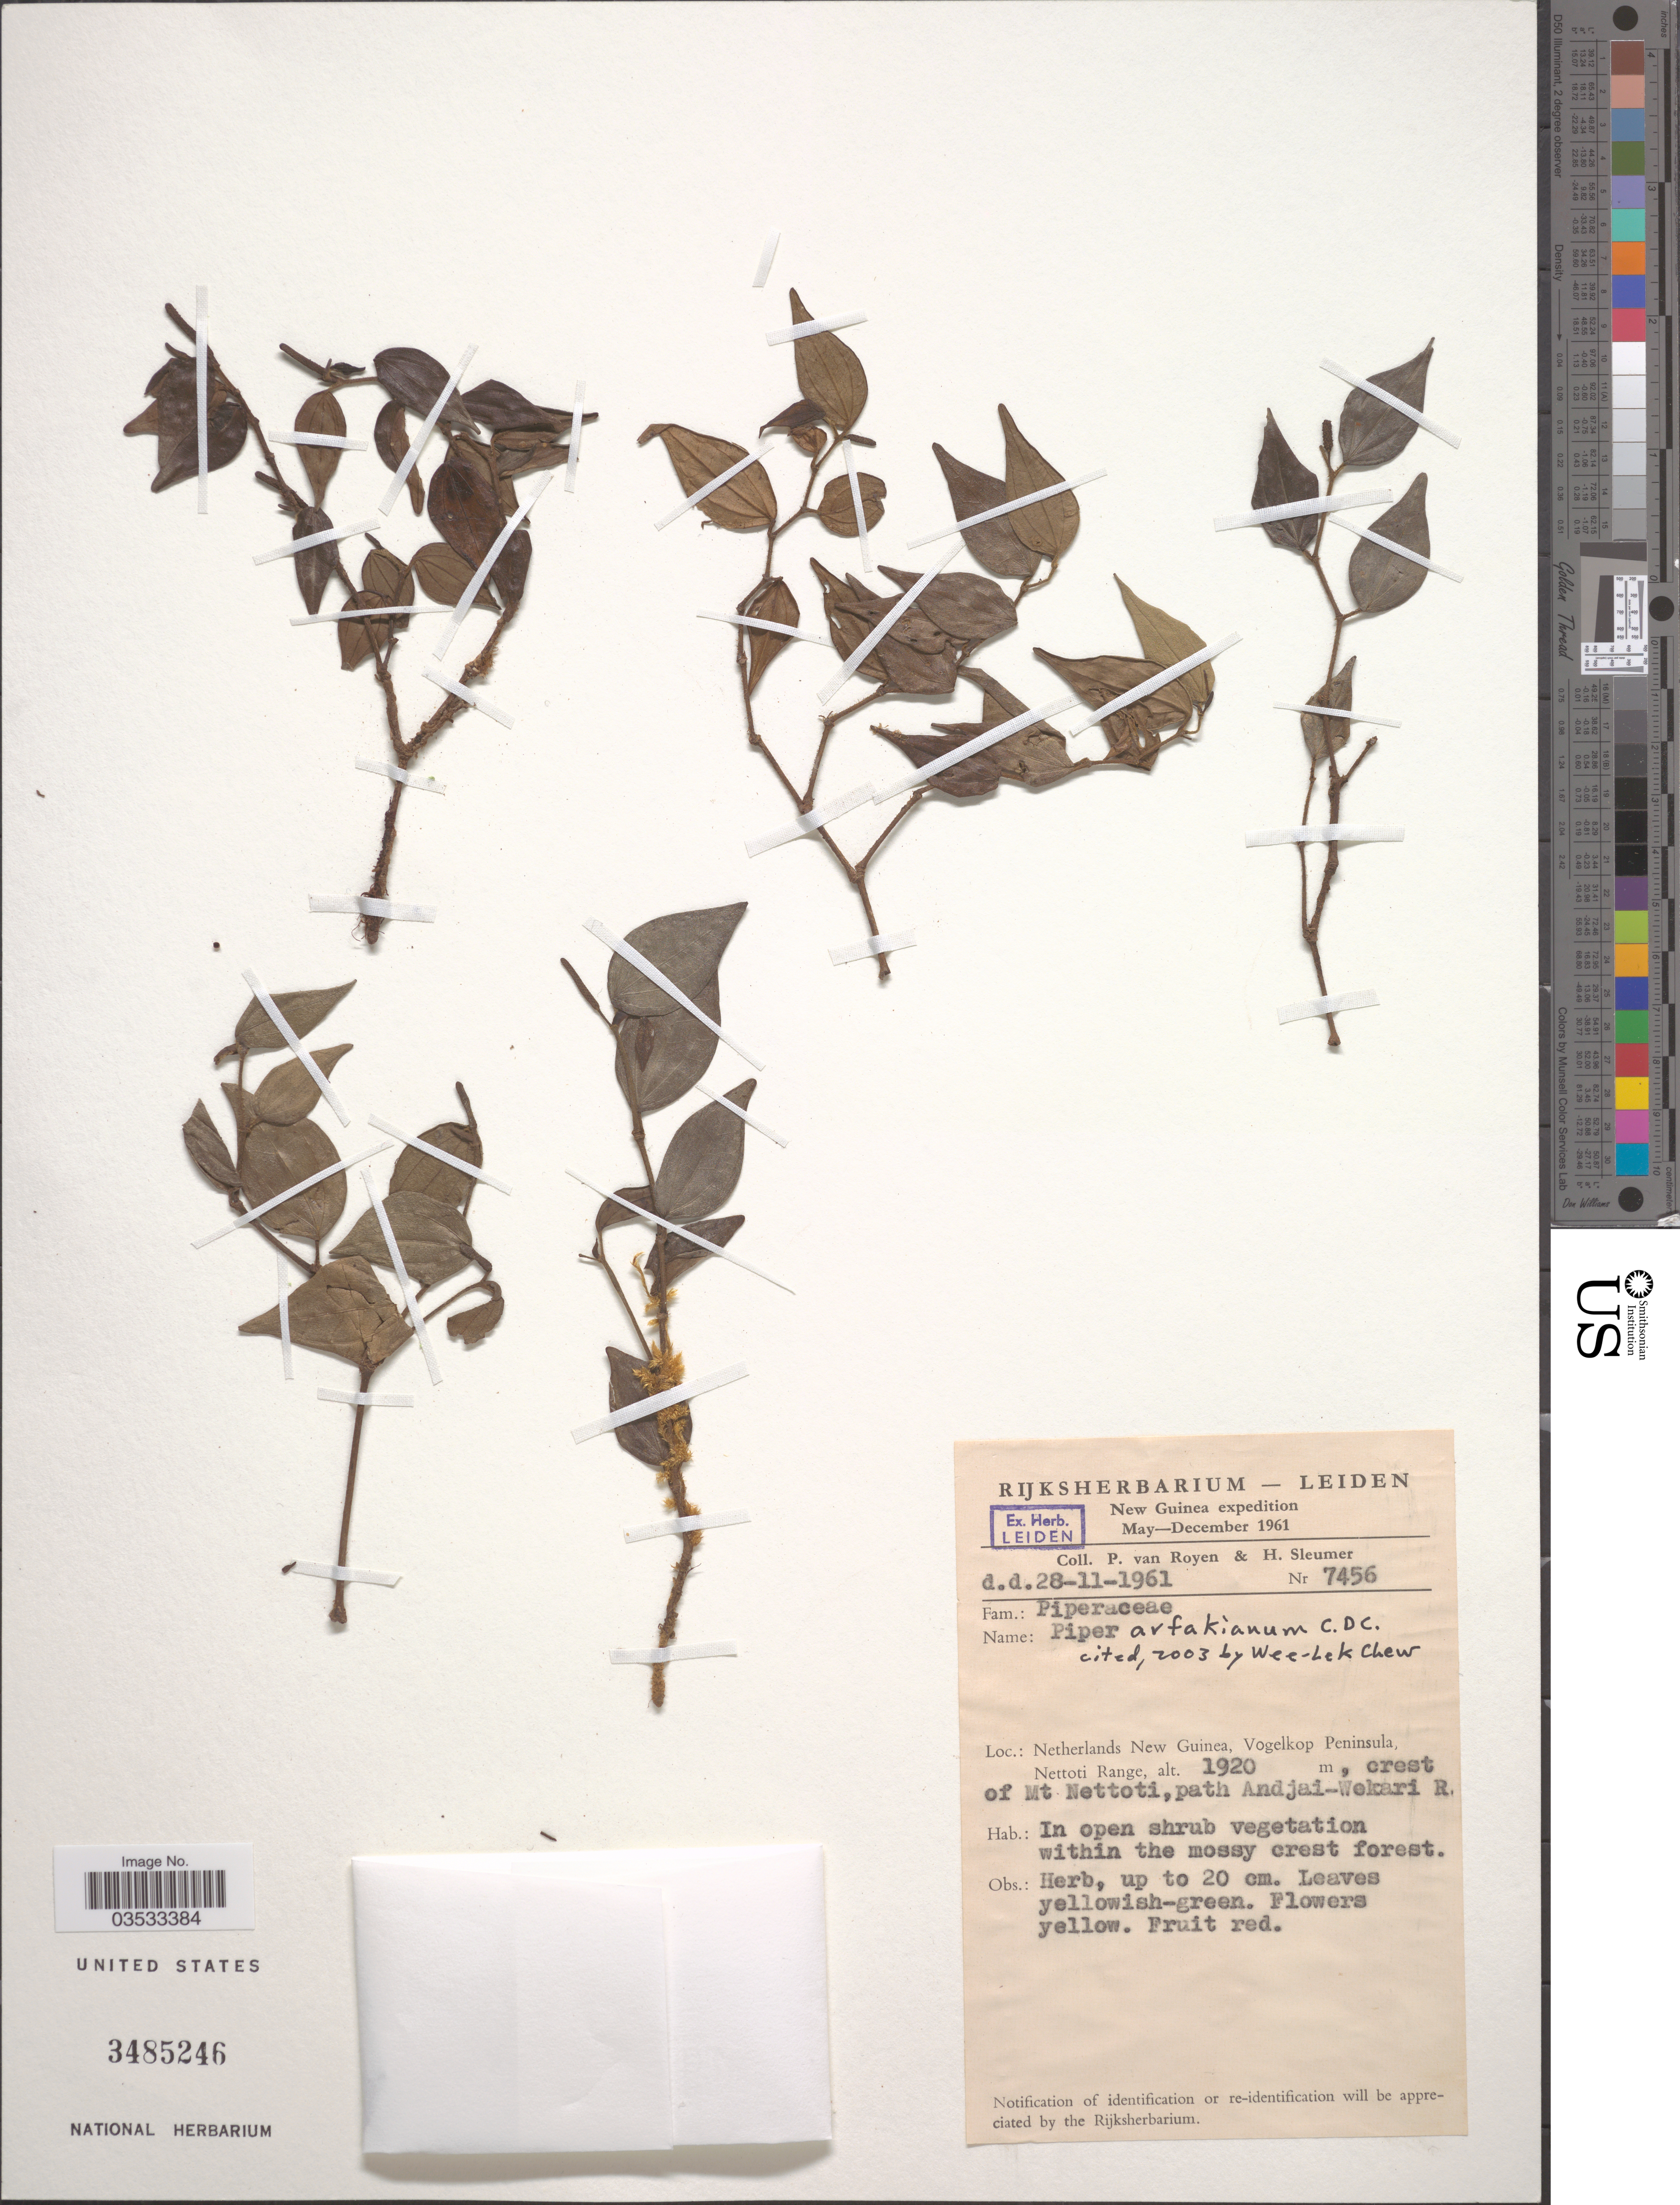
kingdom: Plantae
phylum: Tracheophyta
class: Magnoliopsida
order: Piperales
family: Piperaceae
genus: Piper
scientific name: Piper arfakianum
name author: DC.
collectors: P. van Royen & H. O. Sleumer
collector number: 7456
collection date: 1961-11-28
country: Indonesia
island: New Guinea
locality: Netherlands New Guinea, Volgelkop Peninsula, Nettoti Range, crest of Mt. Nettoti, path Andjai-Wekari R.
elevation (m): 1920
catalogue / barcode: US 3485246